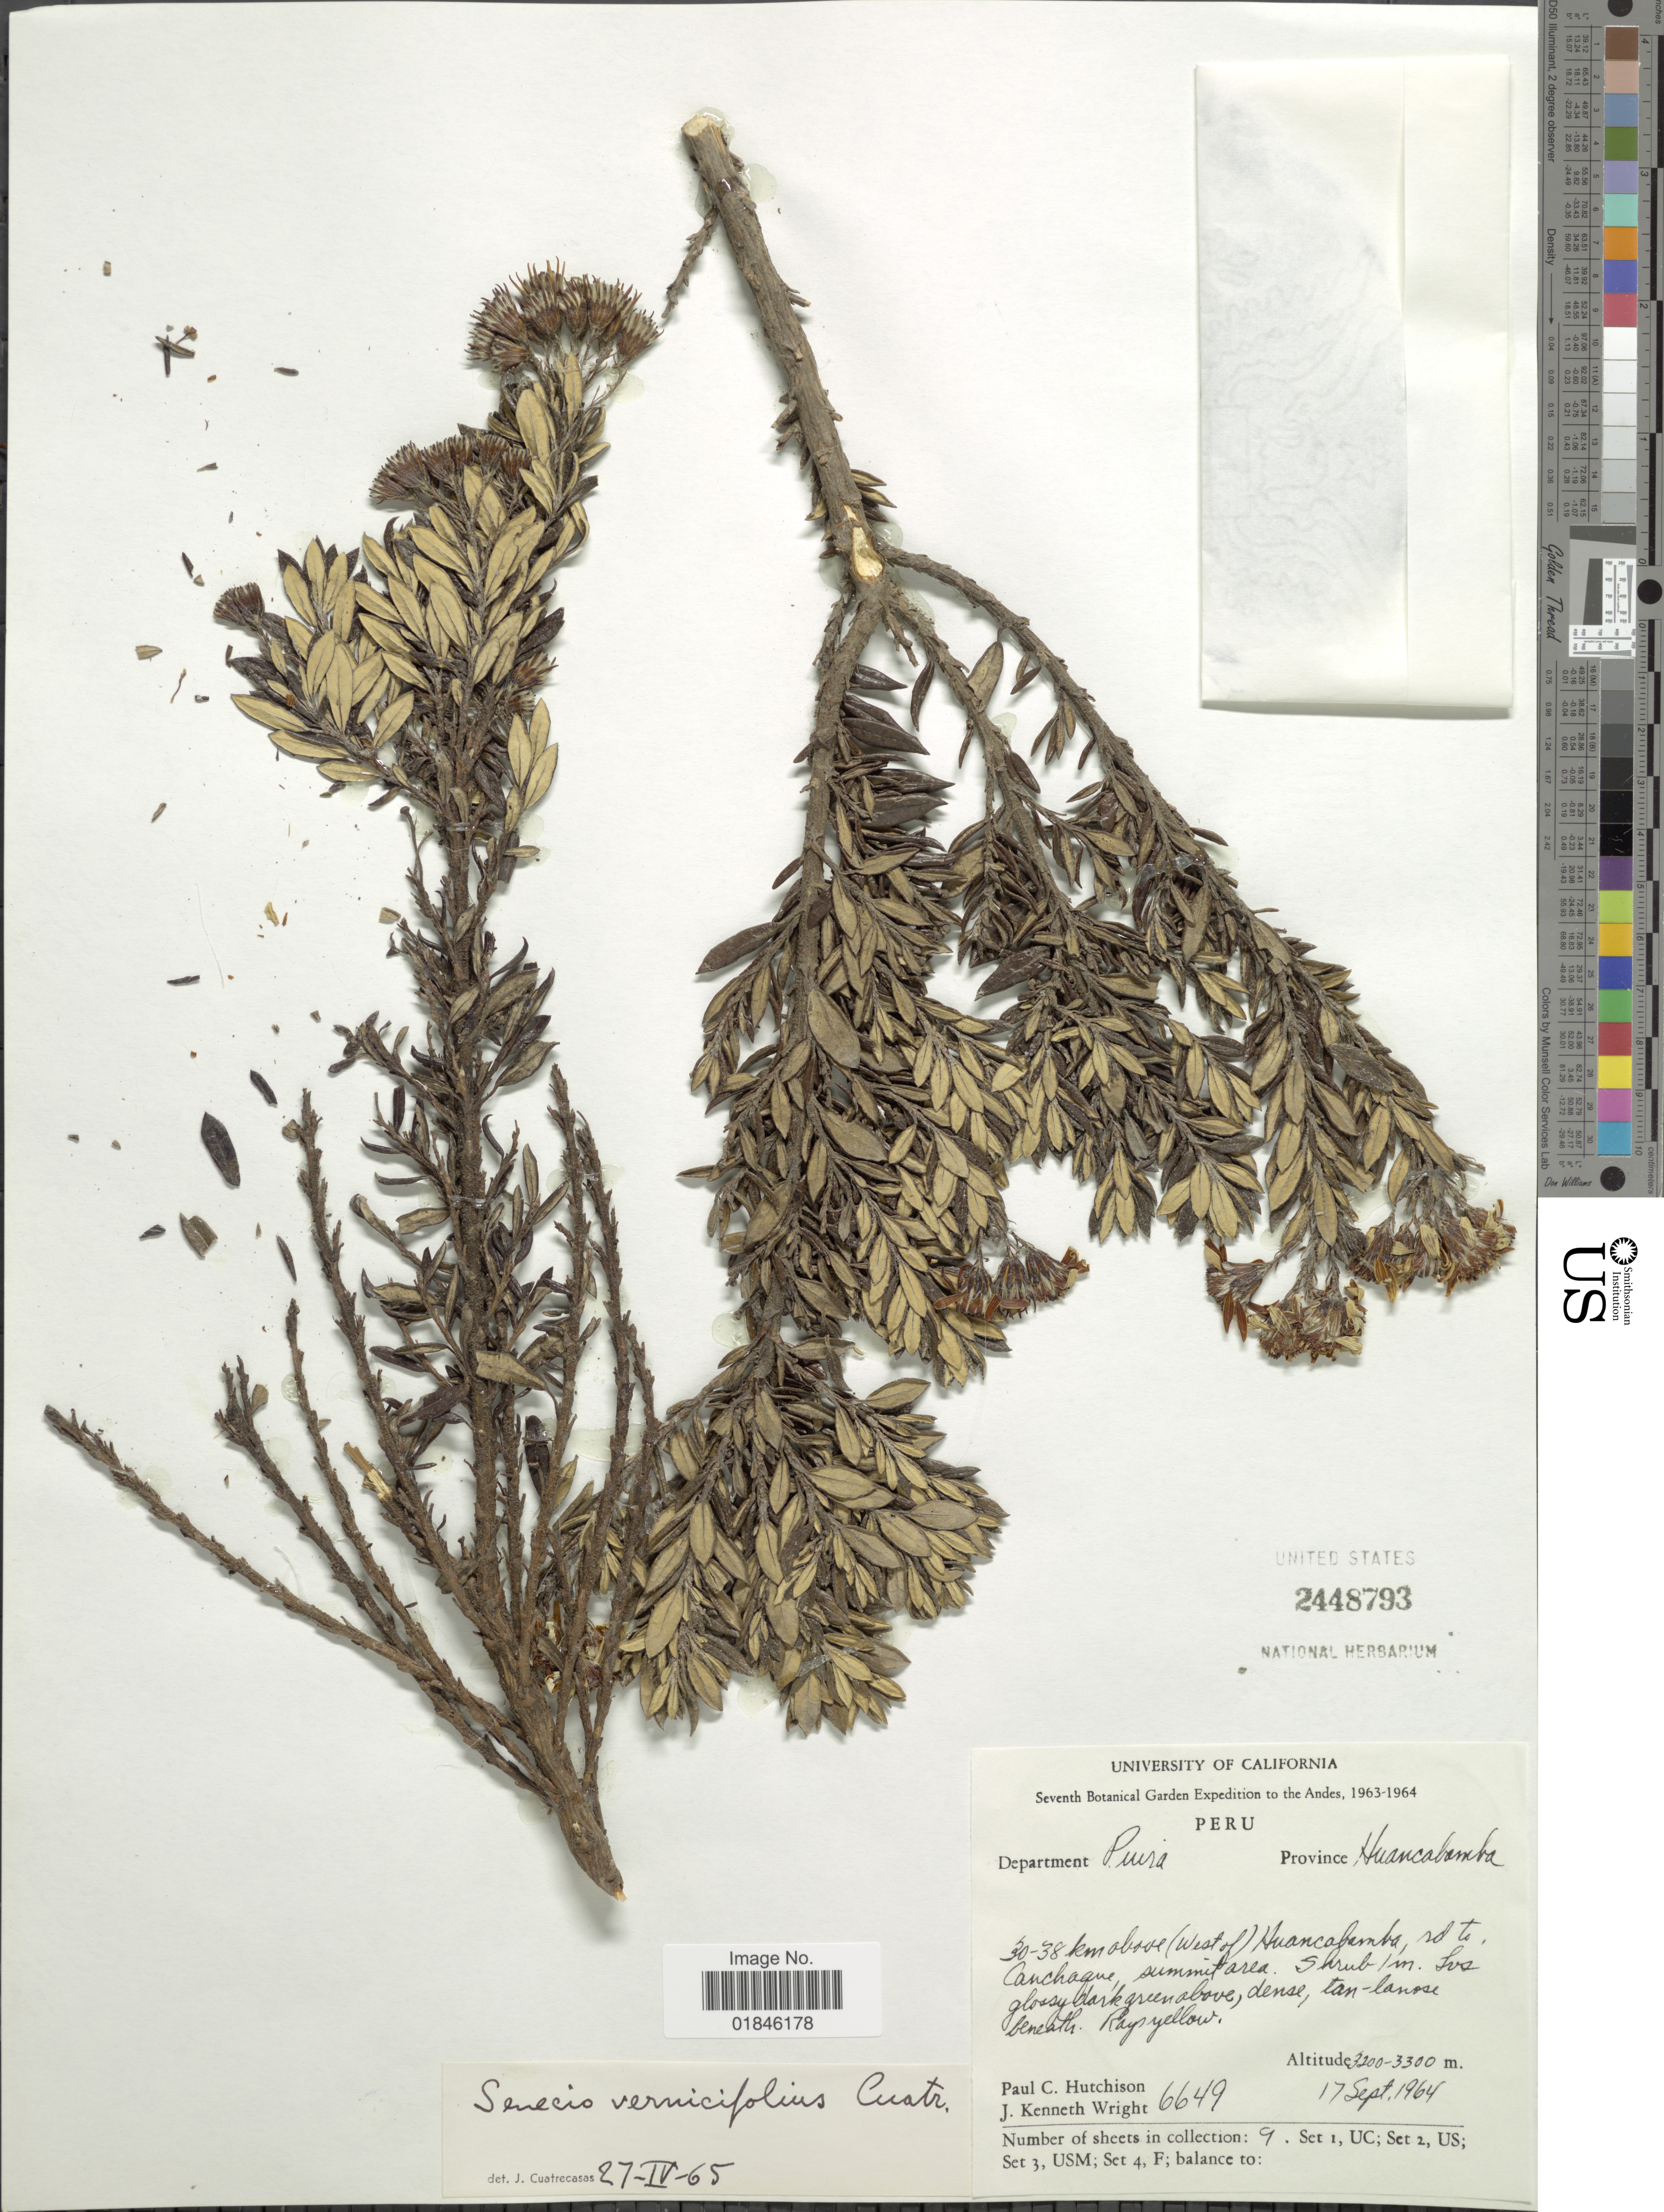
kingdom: Plantae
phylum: Tracheophyta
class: Magnoliopsida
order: Asterales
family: Asteraceae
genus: Pentacalia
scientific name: Pentacalia vernicifolia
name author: (Cuatrec.) Cuatrec.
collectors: P. C. Hutchison & J. K. Wright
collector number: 6649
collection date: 1964-09-17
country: Peru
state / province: Piura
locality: Department Piura. Province Huancabamba. 30-38 km above (West of) Huancabamba, rd to Canchaque, summit area.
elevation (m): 3200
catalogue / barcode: US 2448793